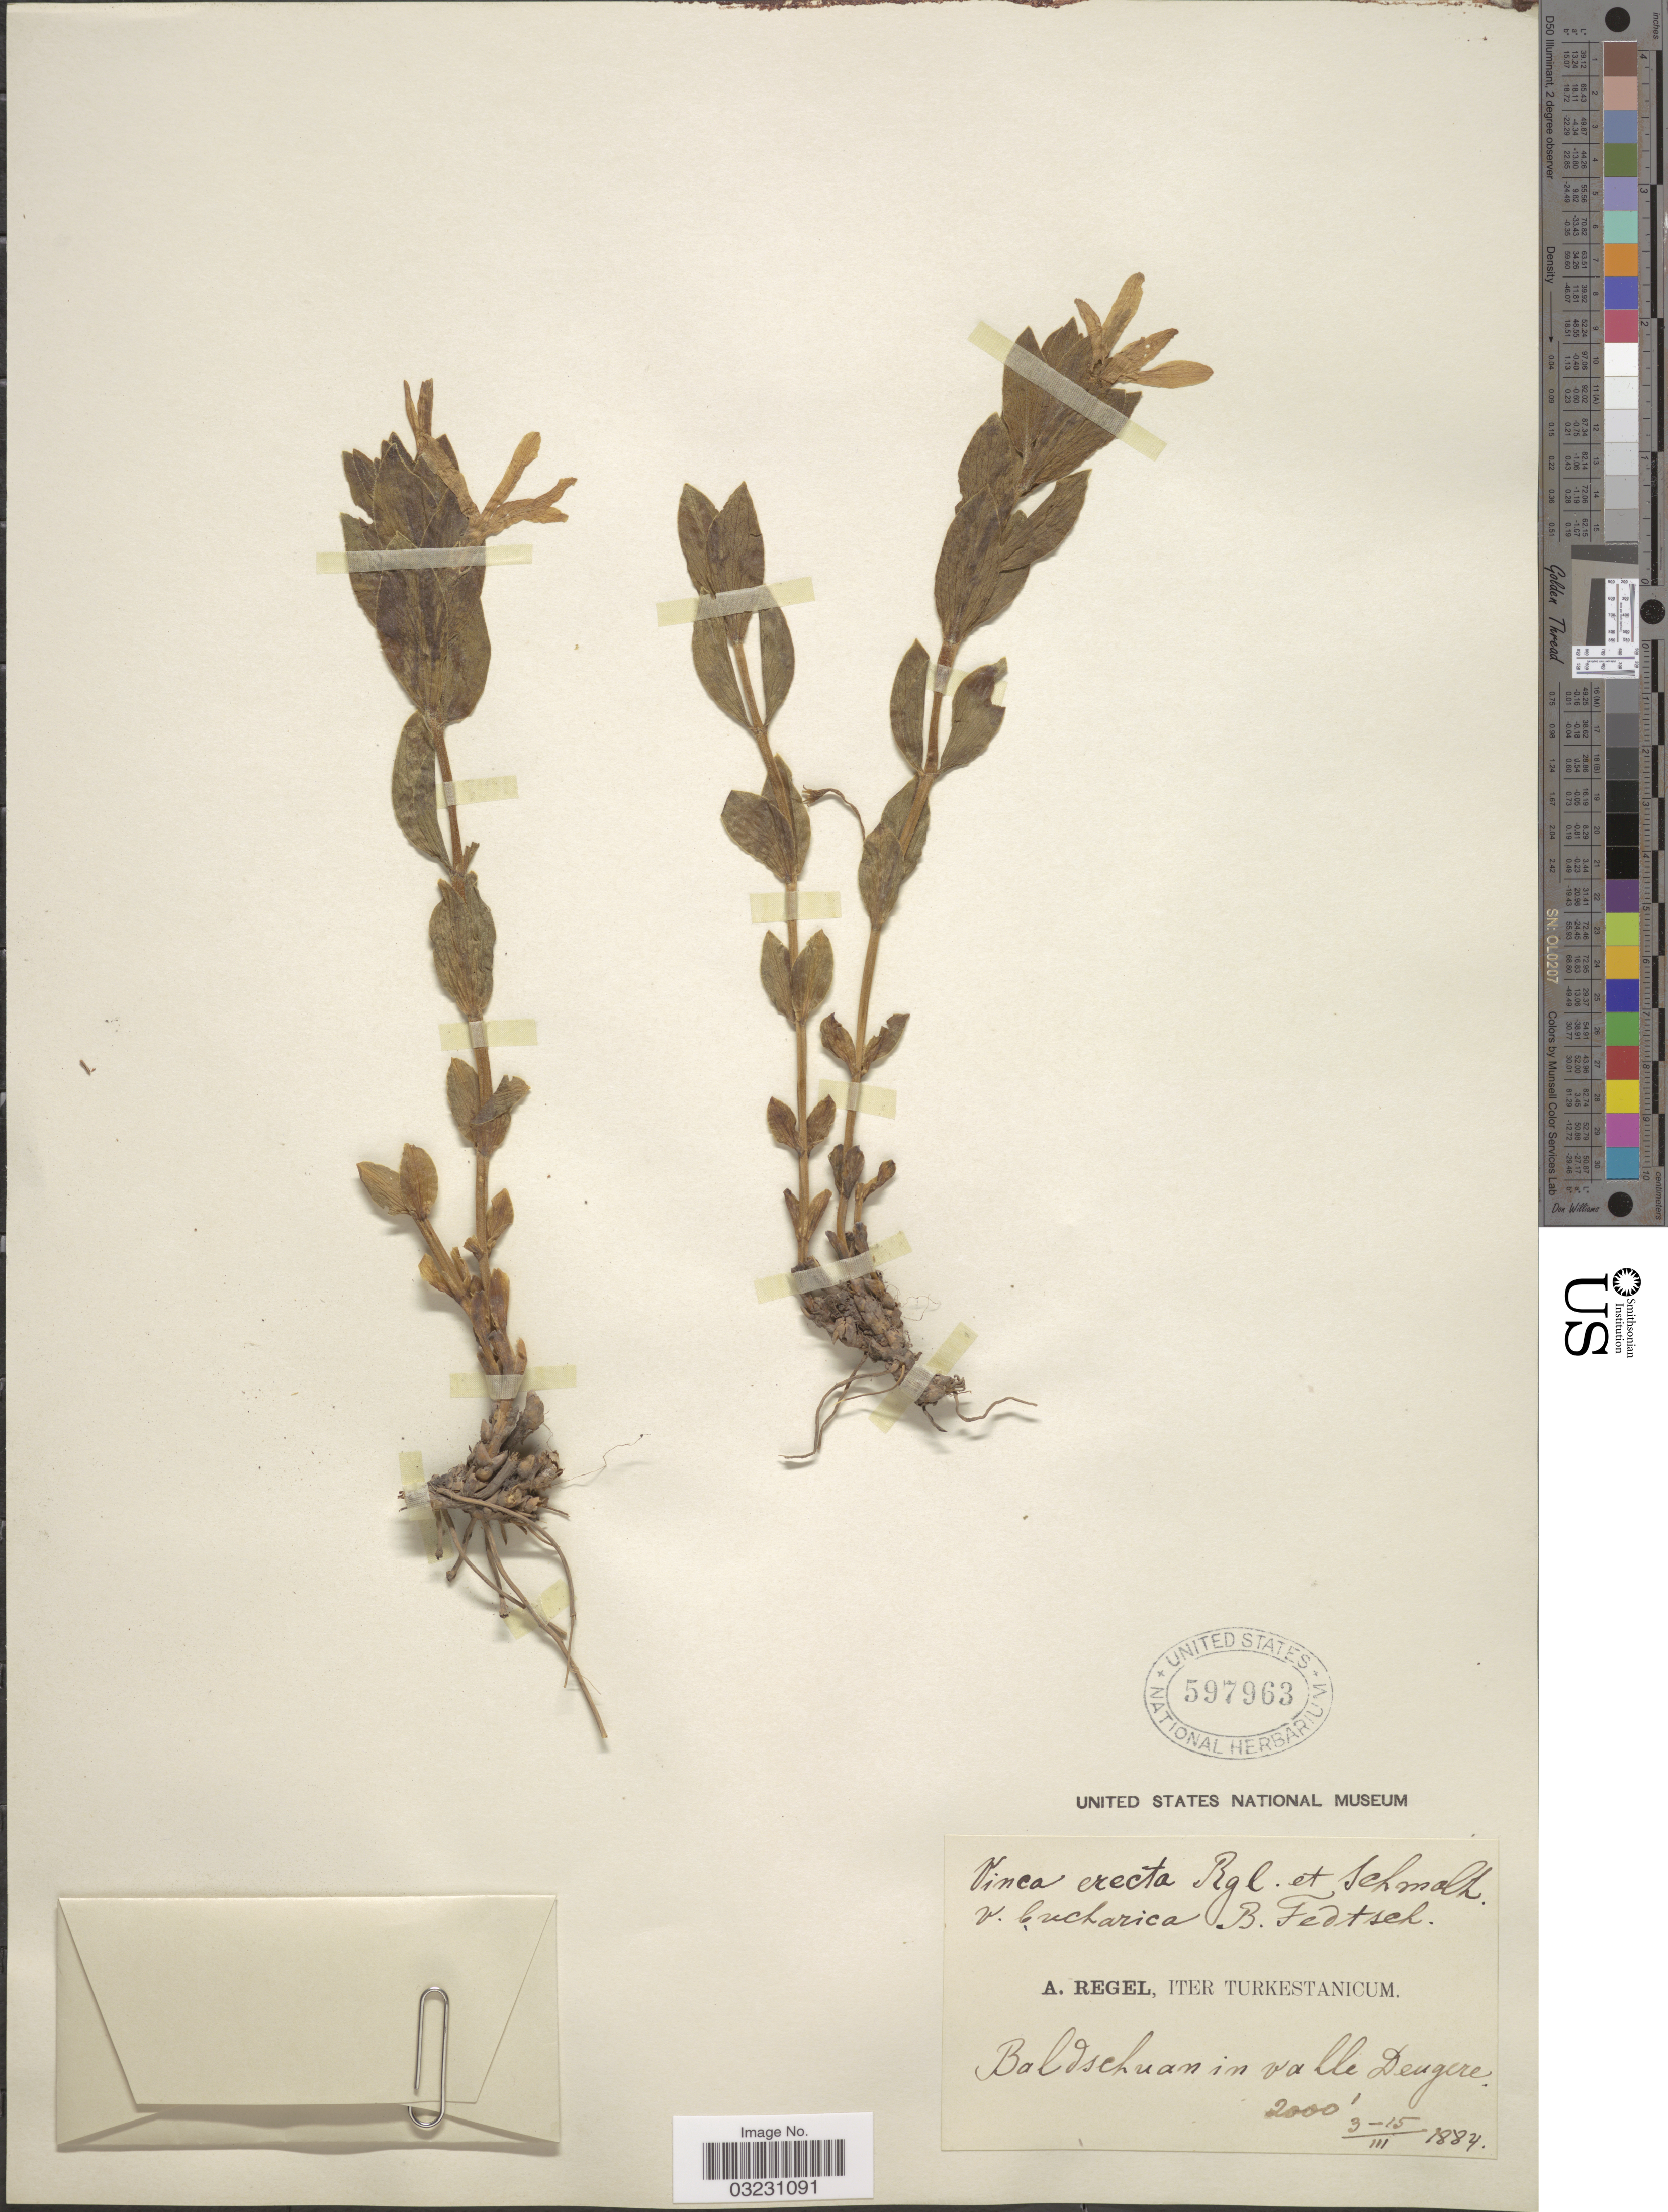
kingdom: Plantae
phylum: Tracheophyta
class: Magnoliopsida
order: Gentianales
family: Apocynaceae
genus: Vinca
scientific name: Vinca erecta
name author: Regel & Schmalh.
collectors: A. Regel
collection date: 1884-03-03/1884-03-15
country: Tajikistan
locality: Turkestanicum. Baldschuan in valle Degere.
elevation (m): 610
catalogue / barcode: US 597963